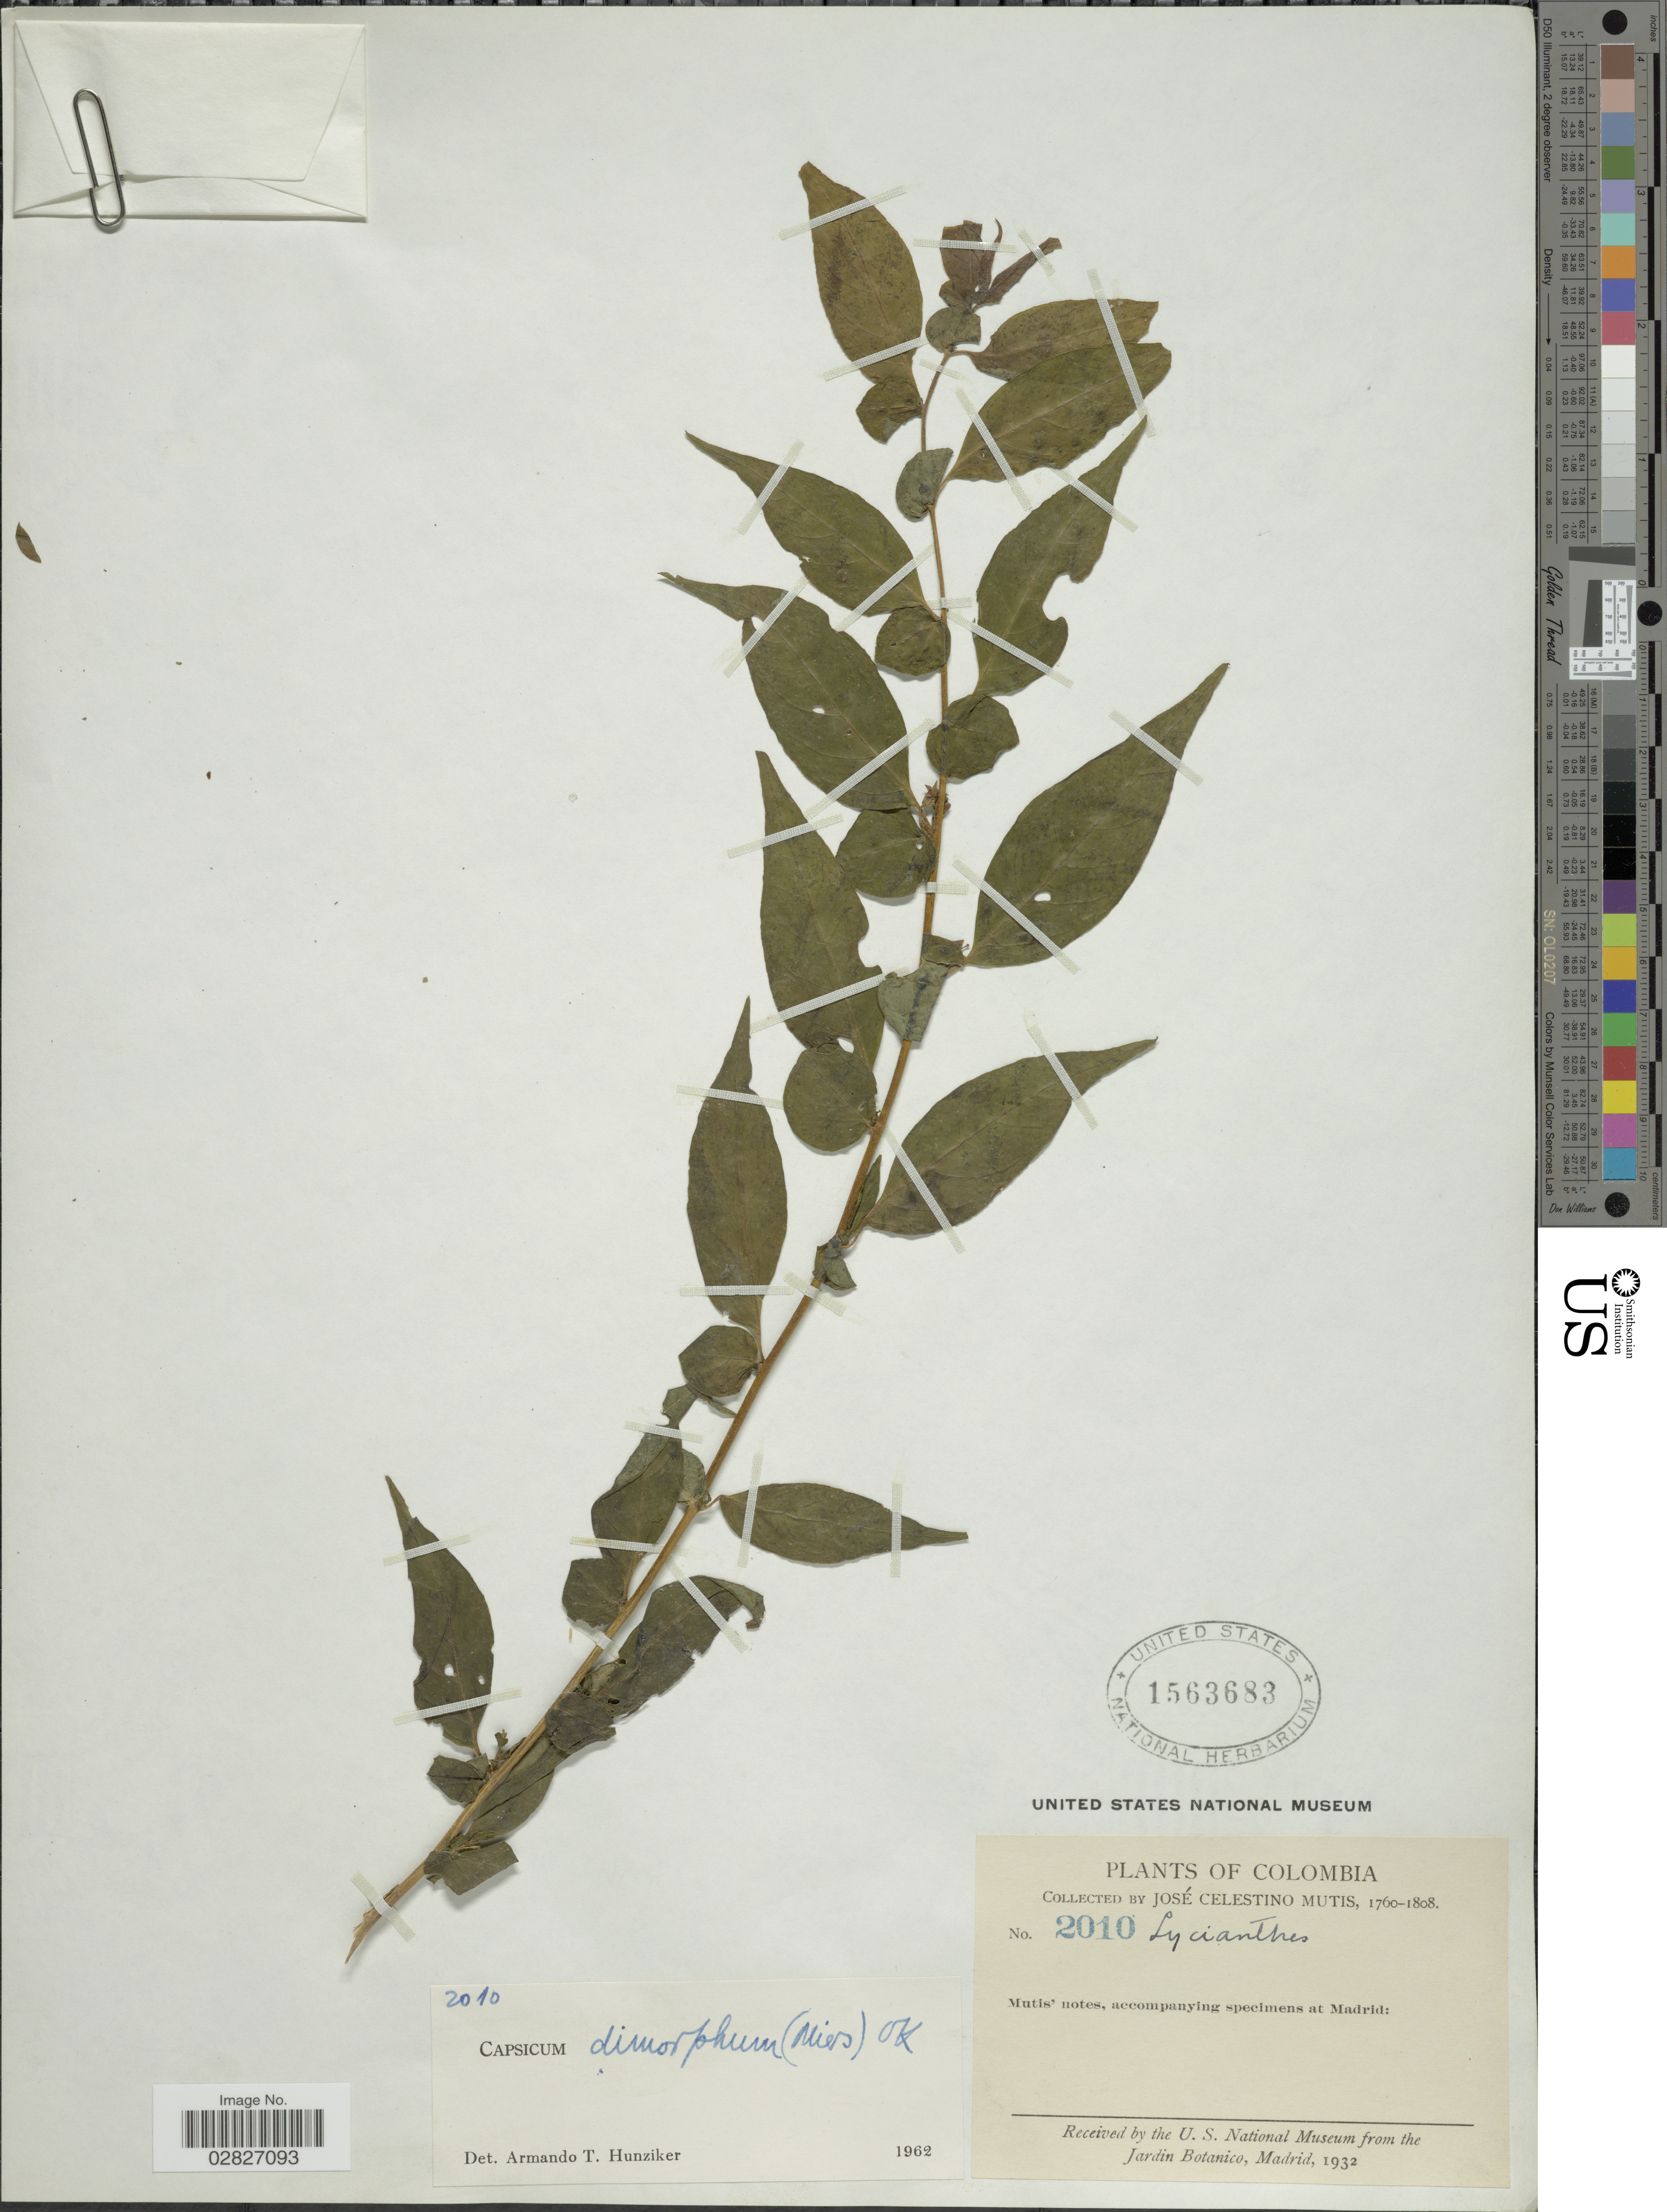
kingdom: Plantae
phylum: Tracheophyta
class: Magnoliopsida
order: Solanales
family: Solanaceae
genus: Capsicum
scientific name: Capsicum dimorphum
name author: (Miers) Kuntze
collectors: J. C. B. Mutis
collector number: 2010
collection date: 1760/1808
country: Colombia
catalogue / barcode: US 1563683